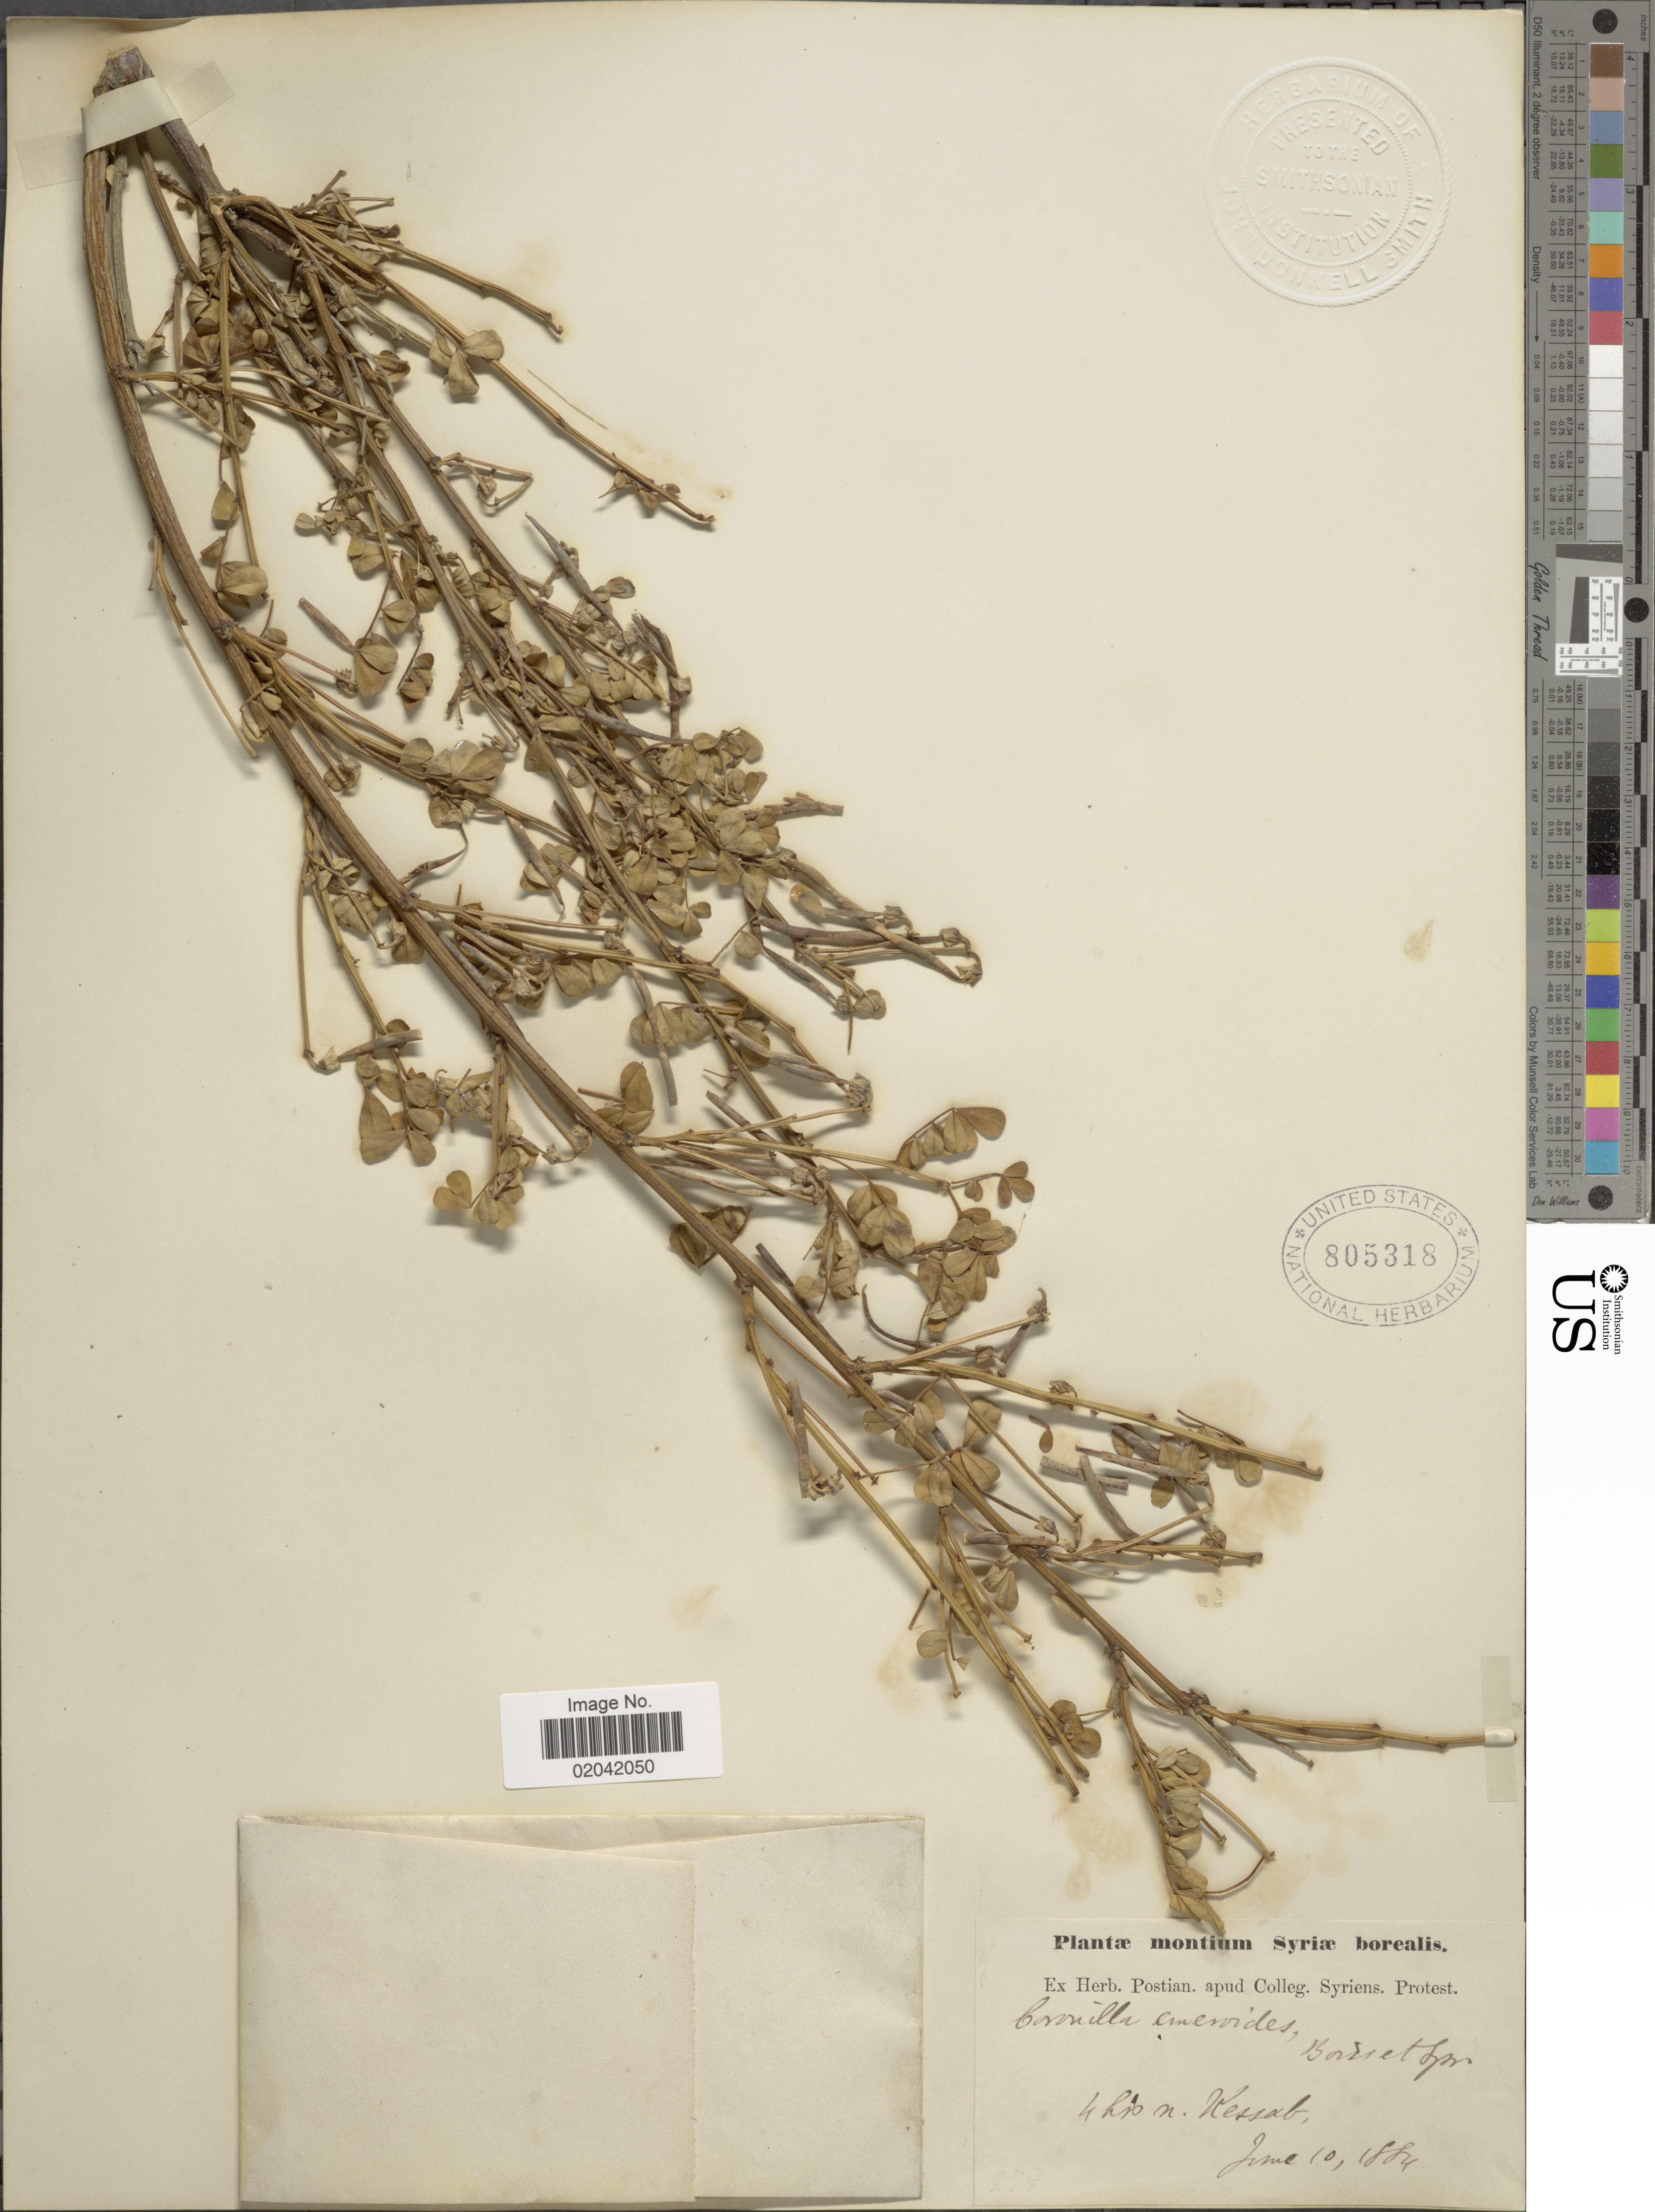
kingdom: Plantae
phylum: Tracheophyta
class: Magnoliopsida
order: Fabales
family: Fabaceae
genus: Coronilla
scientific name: Coronilla emeroides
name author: Boiss. & Spruner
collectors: ex herb. Postian. apud Colleg. Syriens. Protest. USE "Fannie P. A. Shepard" (10308853) AS PRIMARY COLLECTOR INSTEAD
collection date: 1884-06-10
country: Syria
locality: Montium Syriæ borealis, 4 [illegible text] n Kessab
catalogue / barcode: US 805318